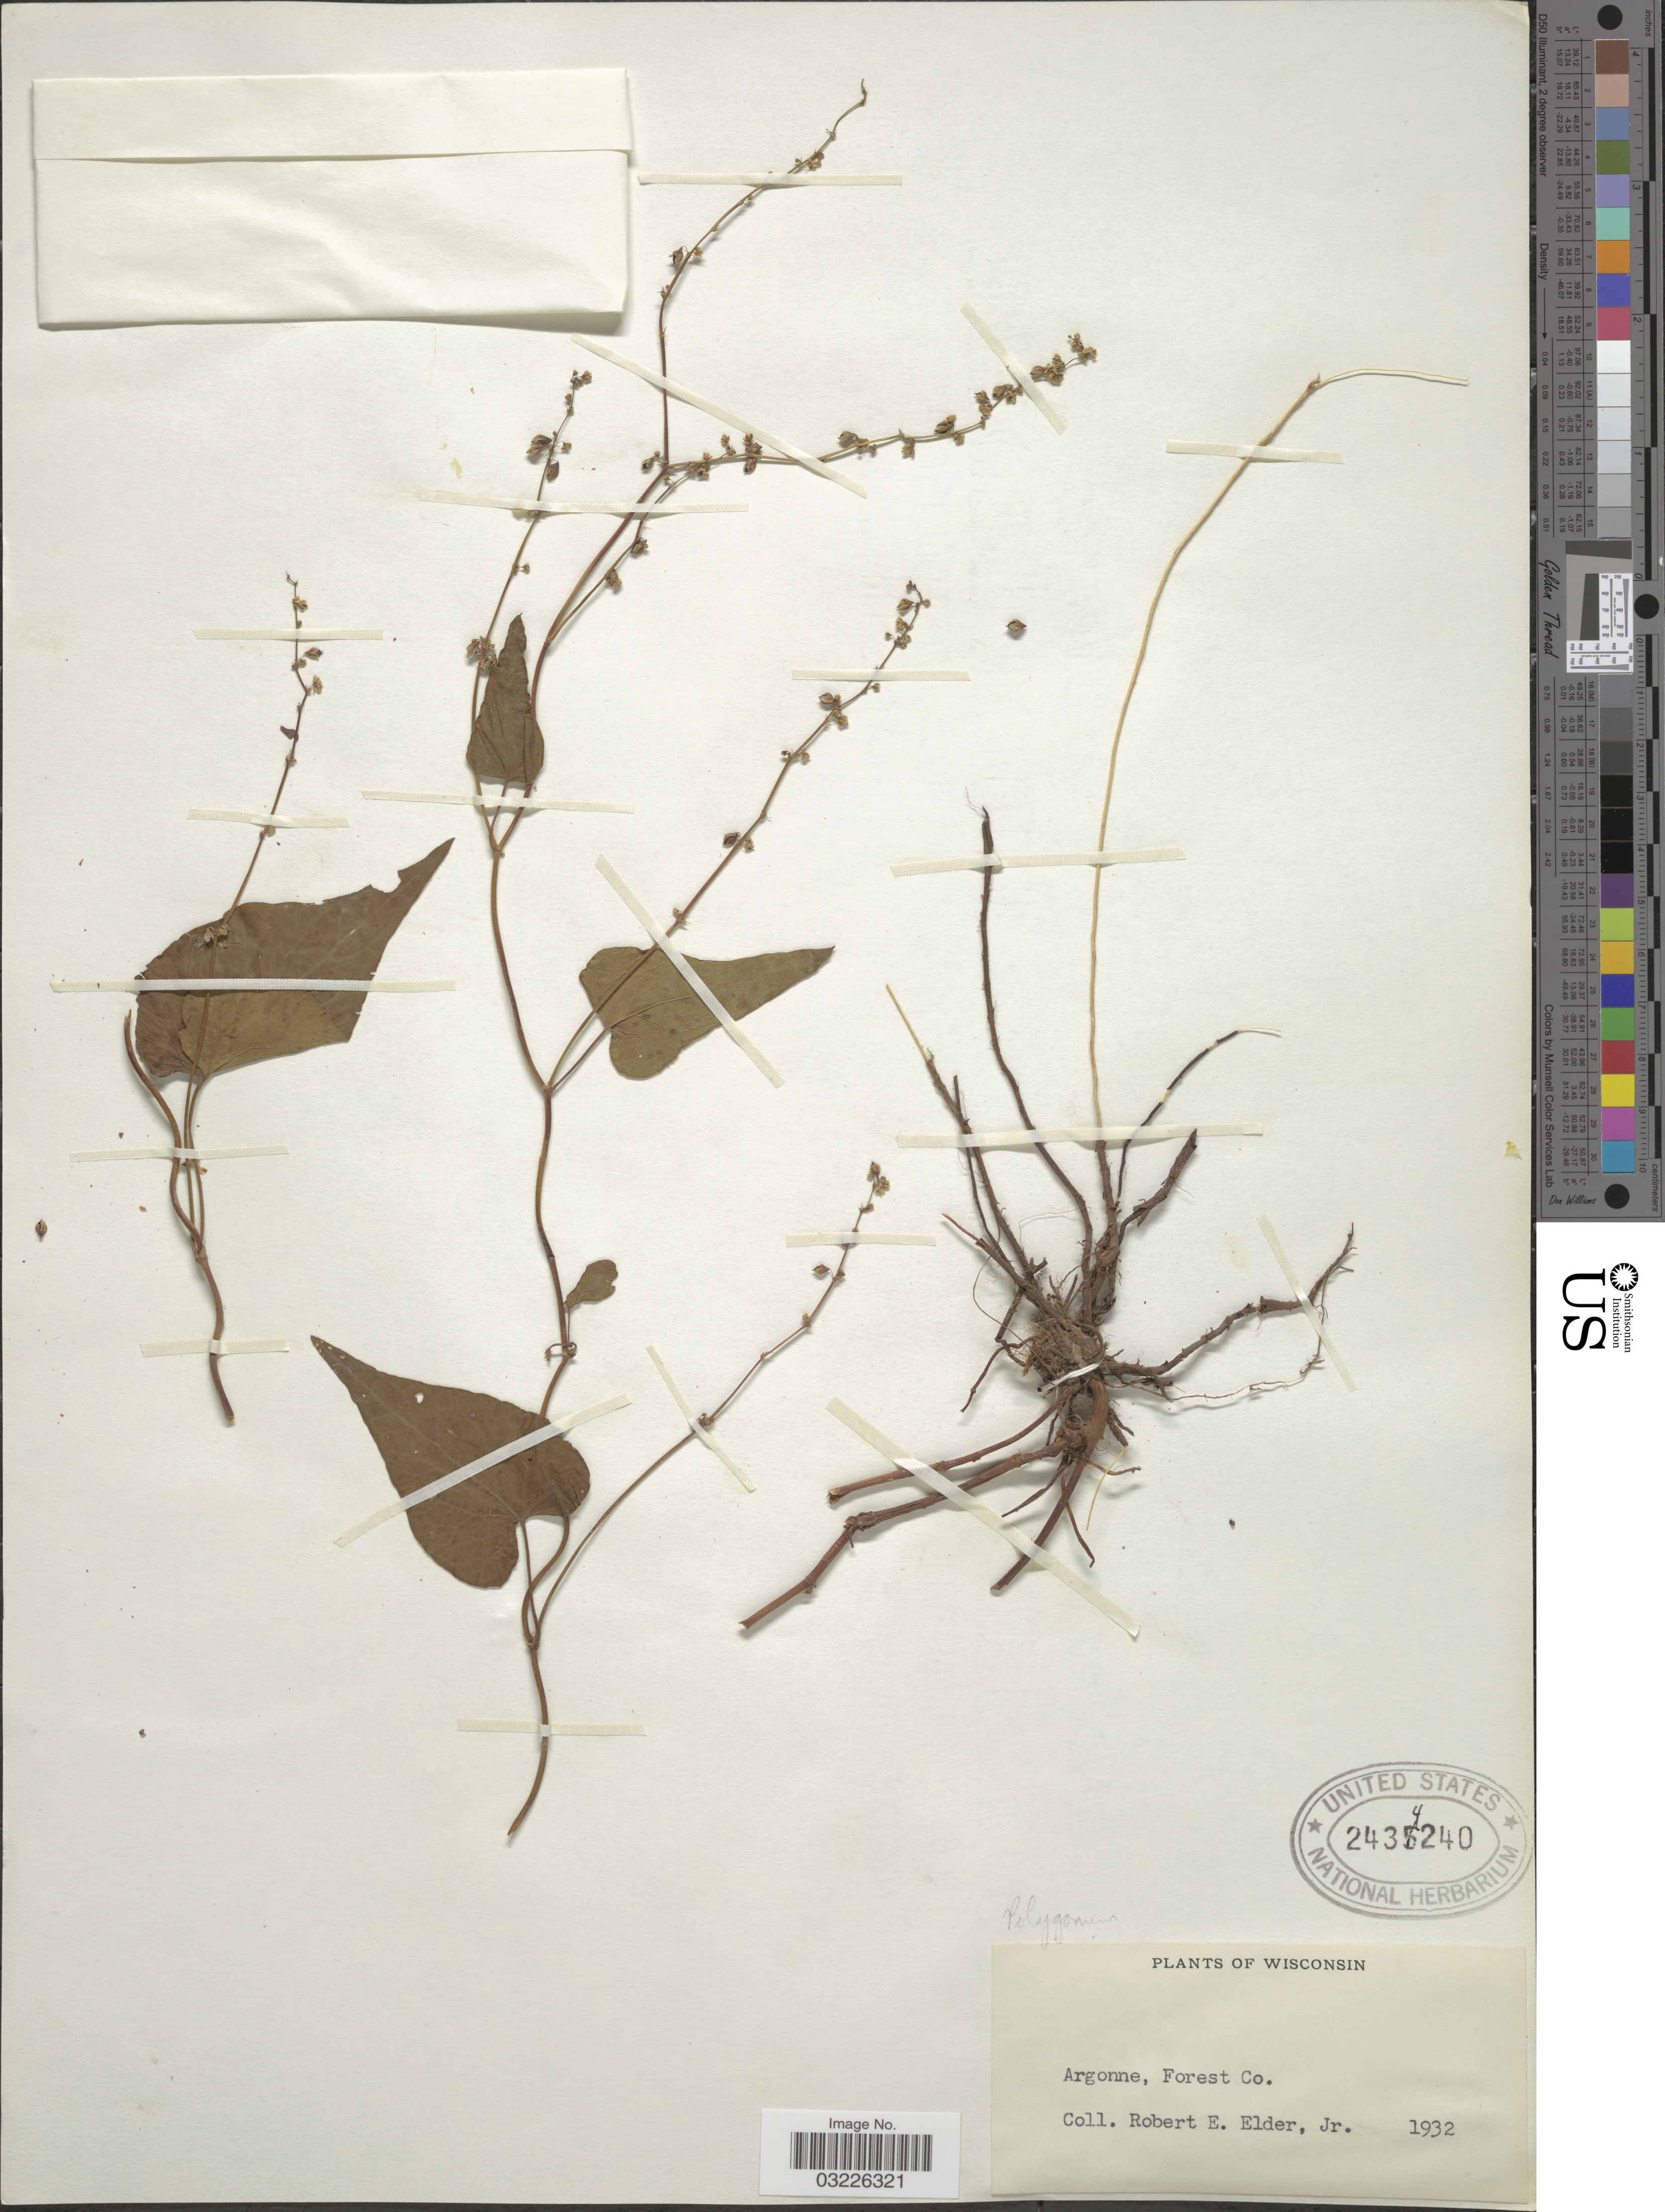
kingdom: Plantae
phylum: Tracheophyta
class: Magnoliopsida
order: Caryophyllales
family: Polygonaceae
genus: Fallopia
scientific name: Fallopia cilinodis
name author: (Michx.) Holub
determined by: Strong, Mark T., (BOT), Smithsonian Institution - National Museum of Natural History (UNITED STATES)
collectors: R. E. Elder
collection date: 1932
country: United States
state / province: Wisconsin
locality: Argonne, Forest Co.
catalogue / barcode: US 2434240